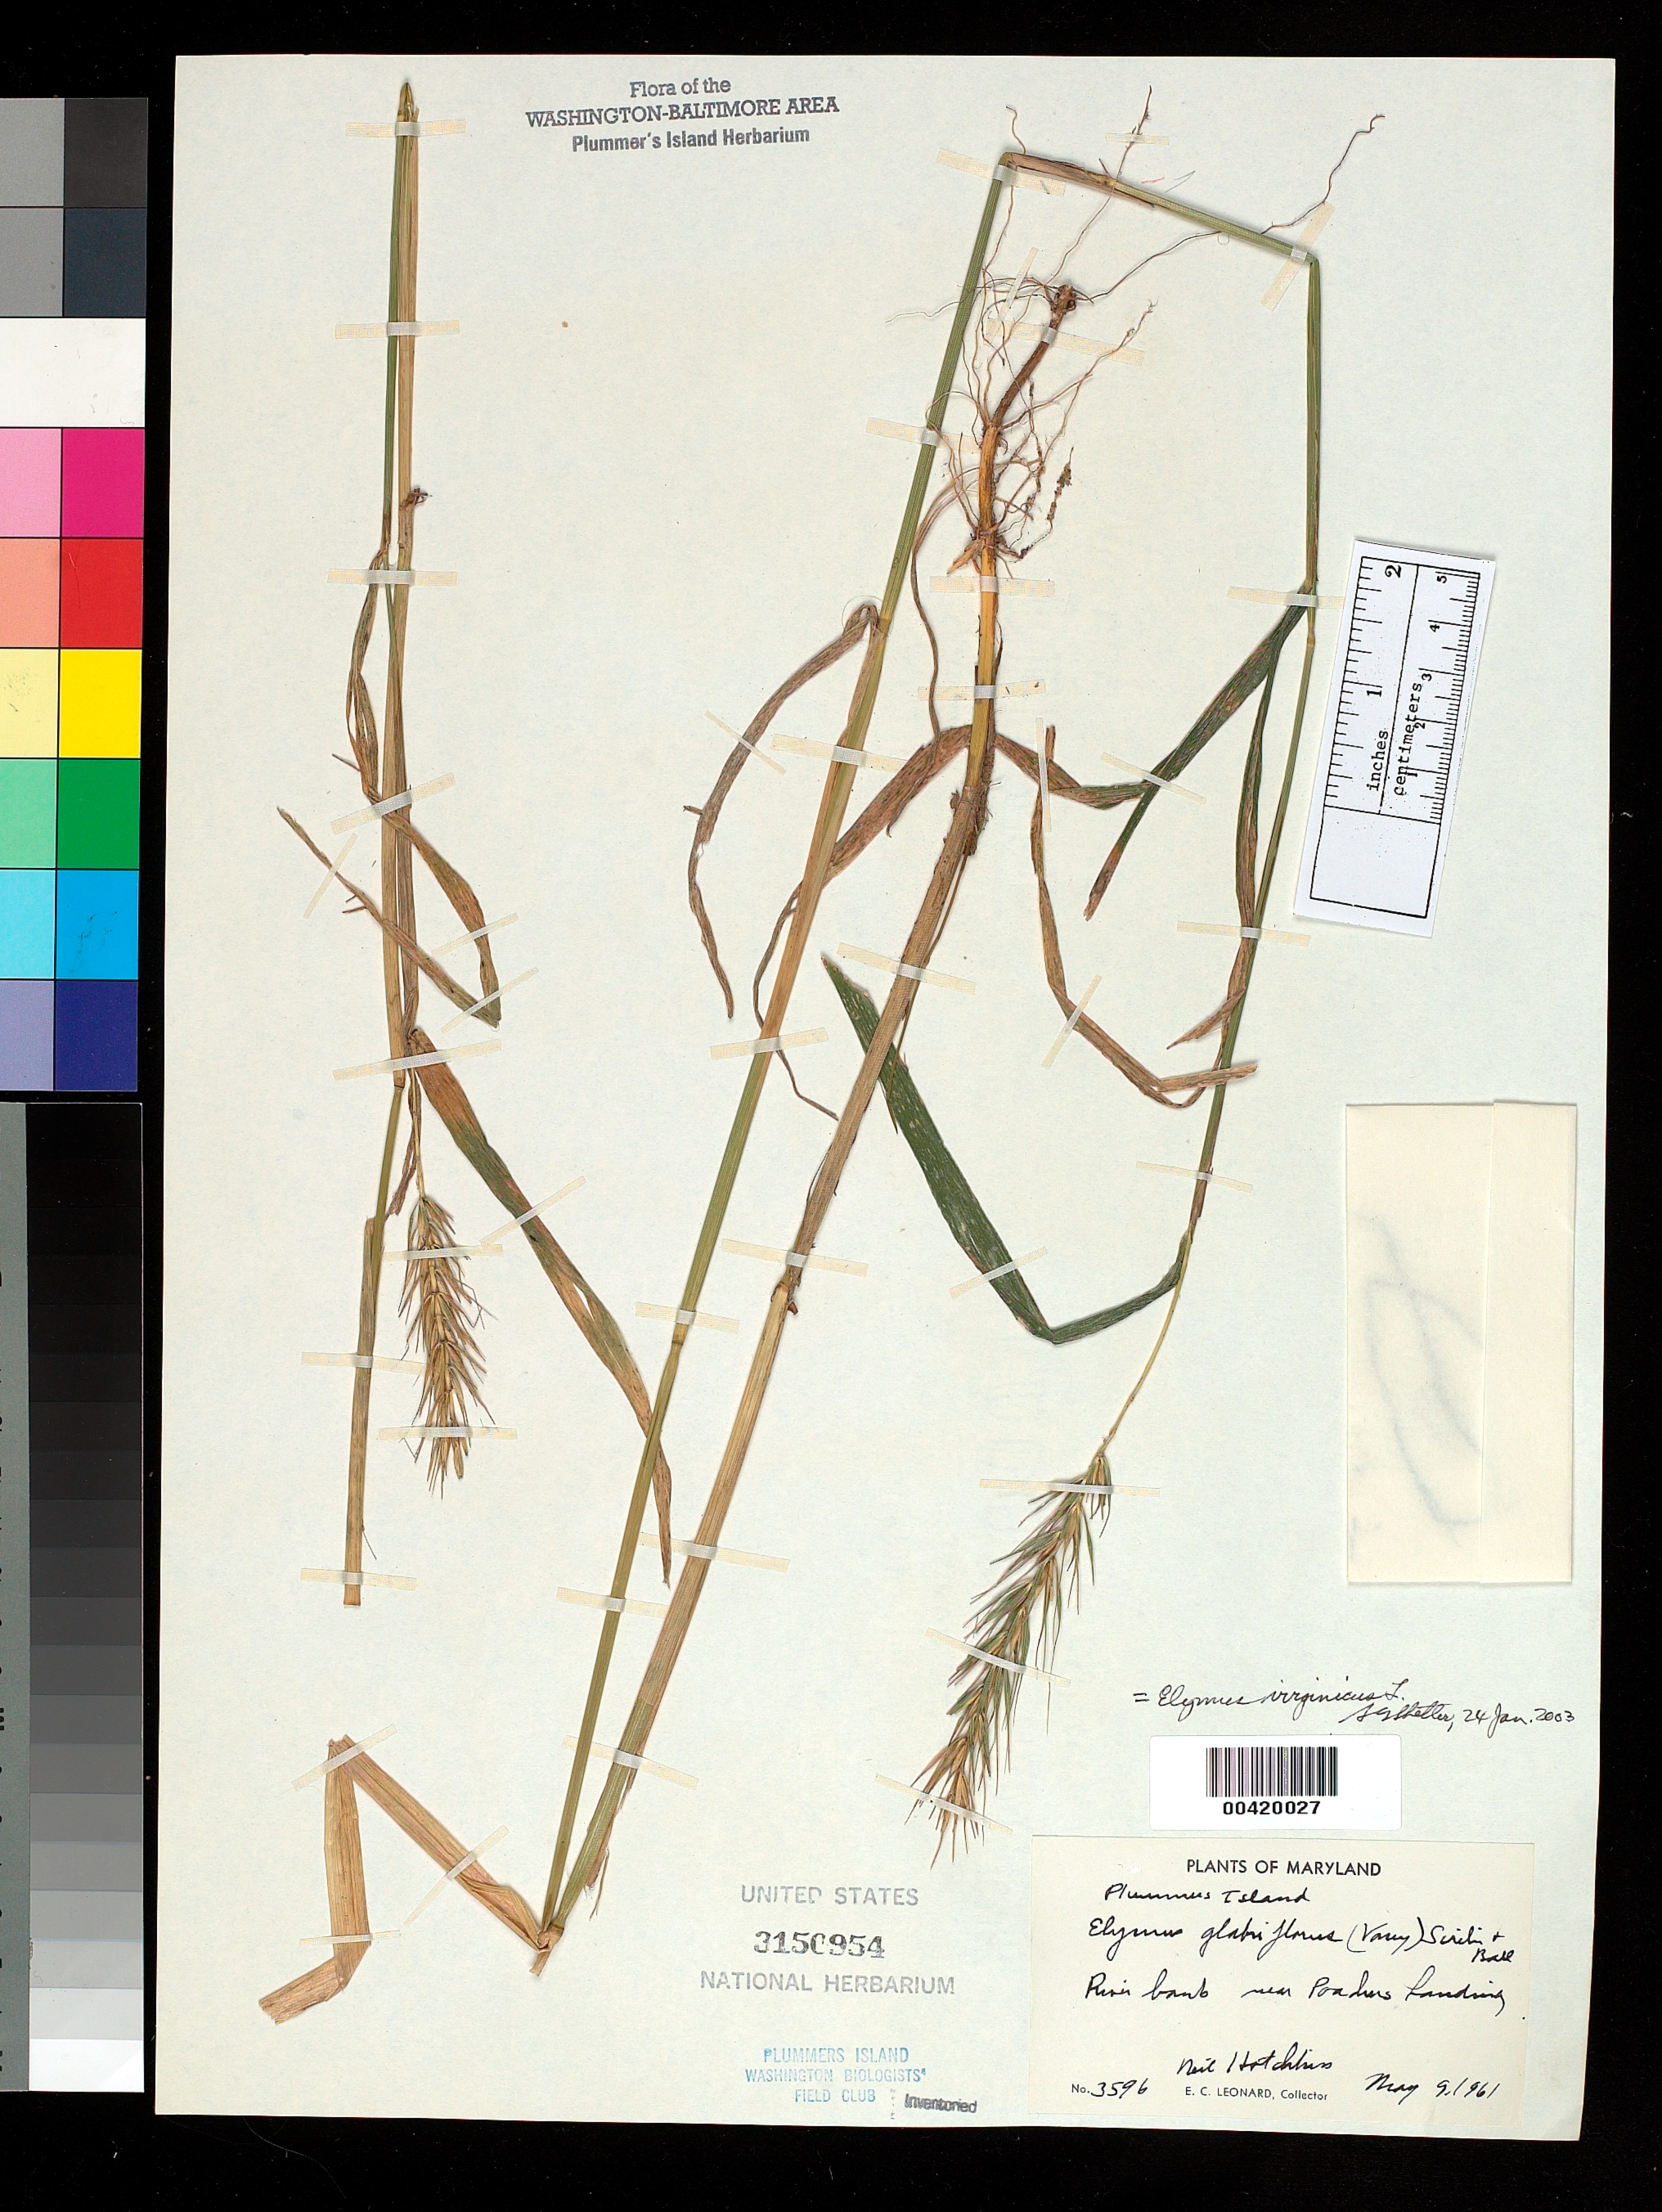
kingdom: Plantae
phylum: Tracheophyta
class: Liliopsida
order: Poales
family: Poaceae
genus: Elymus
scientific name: Elymus macgregorii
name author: R.E. Brooks & J.J.N. Campb.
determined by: Campbell, J. J. N., (KY), University of Kentucky (UNITED STATES)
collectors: E. C. Leonard & N. Hotchkiss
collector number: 3596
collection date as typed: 09 May 1961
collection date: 1961-05-09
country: United States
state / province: Maryland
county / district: Montgomery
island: Plummers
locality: Plummer's Island; near Poacher's Landing C. & O. Canal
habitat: River bank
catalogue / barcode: US 3150954